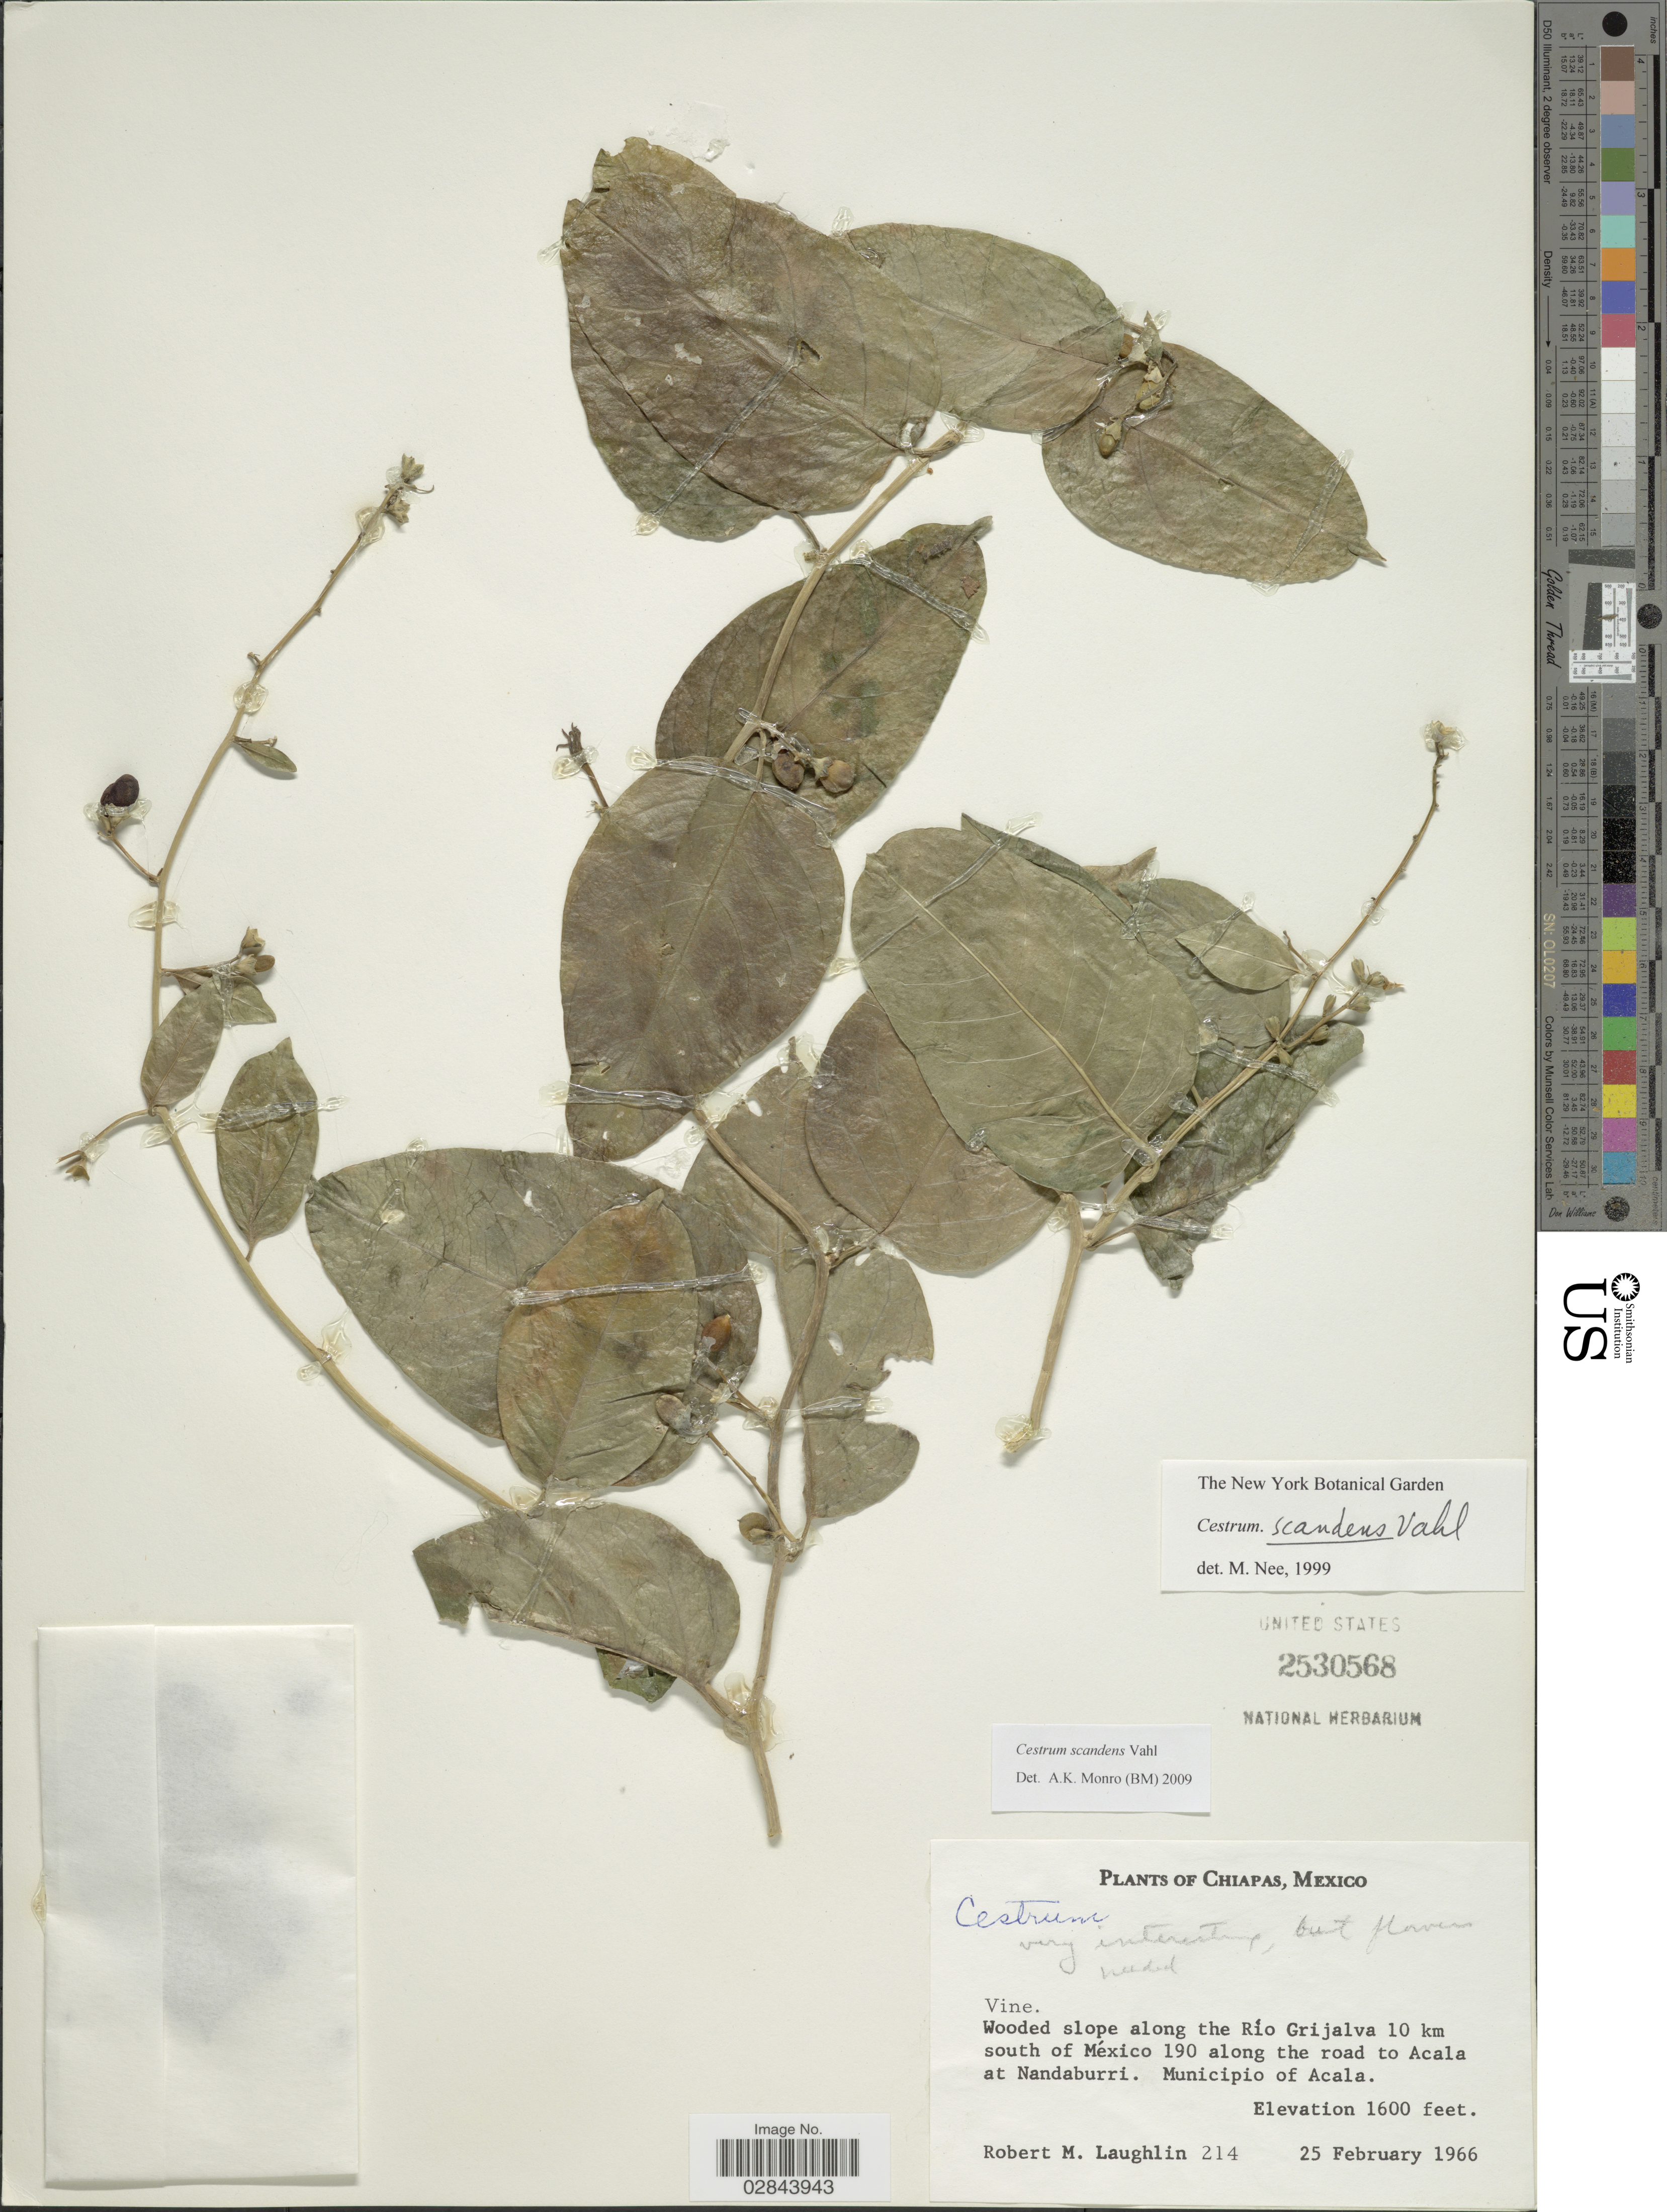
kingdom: Plantae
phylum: Tracheophyta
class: Magnoliopsida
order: Solanales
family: Solanaceae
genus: Cestrum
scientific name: Cestrum scandens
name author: Vahl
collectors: R. M. Laughlin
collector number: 214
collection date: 1966-02-25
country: Mexico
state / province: Chiapas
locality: Wooded slope along the Río Grijalva 10 km south of México 190 along the road to Acala at Nandaburri. Municipio of Acala.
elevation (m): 488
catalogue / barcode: US 2530568